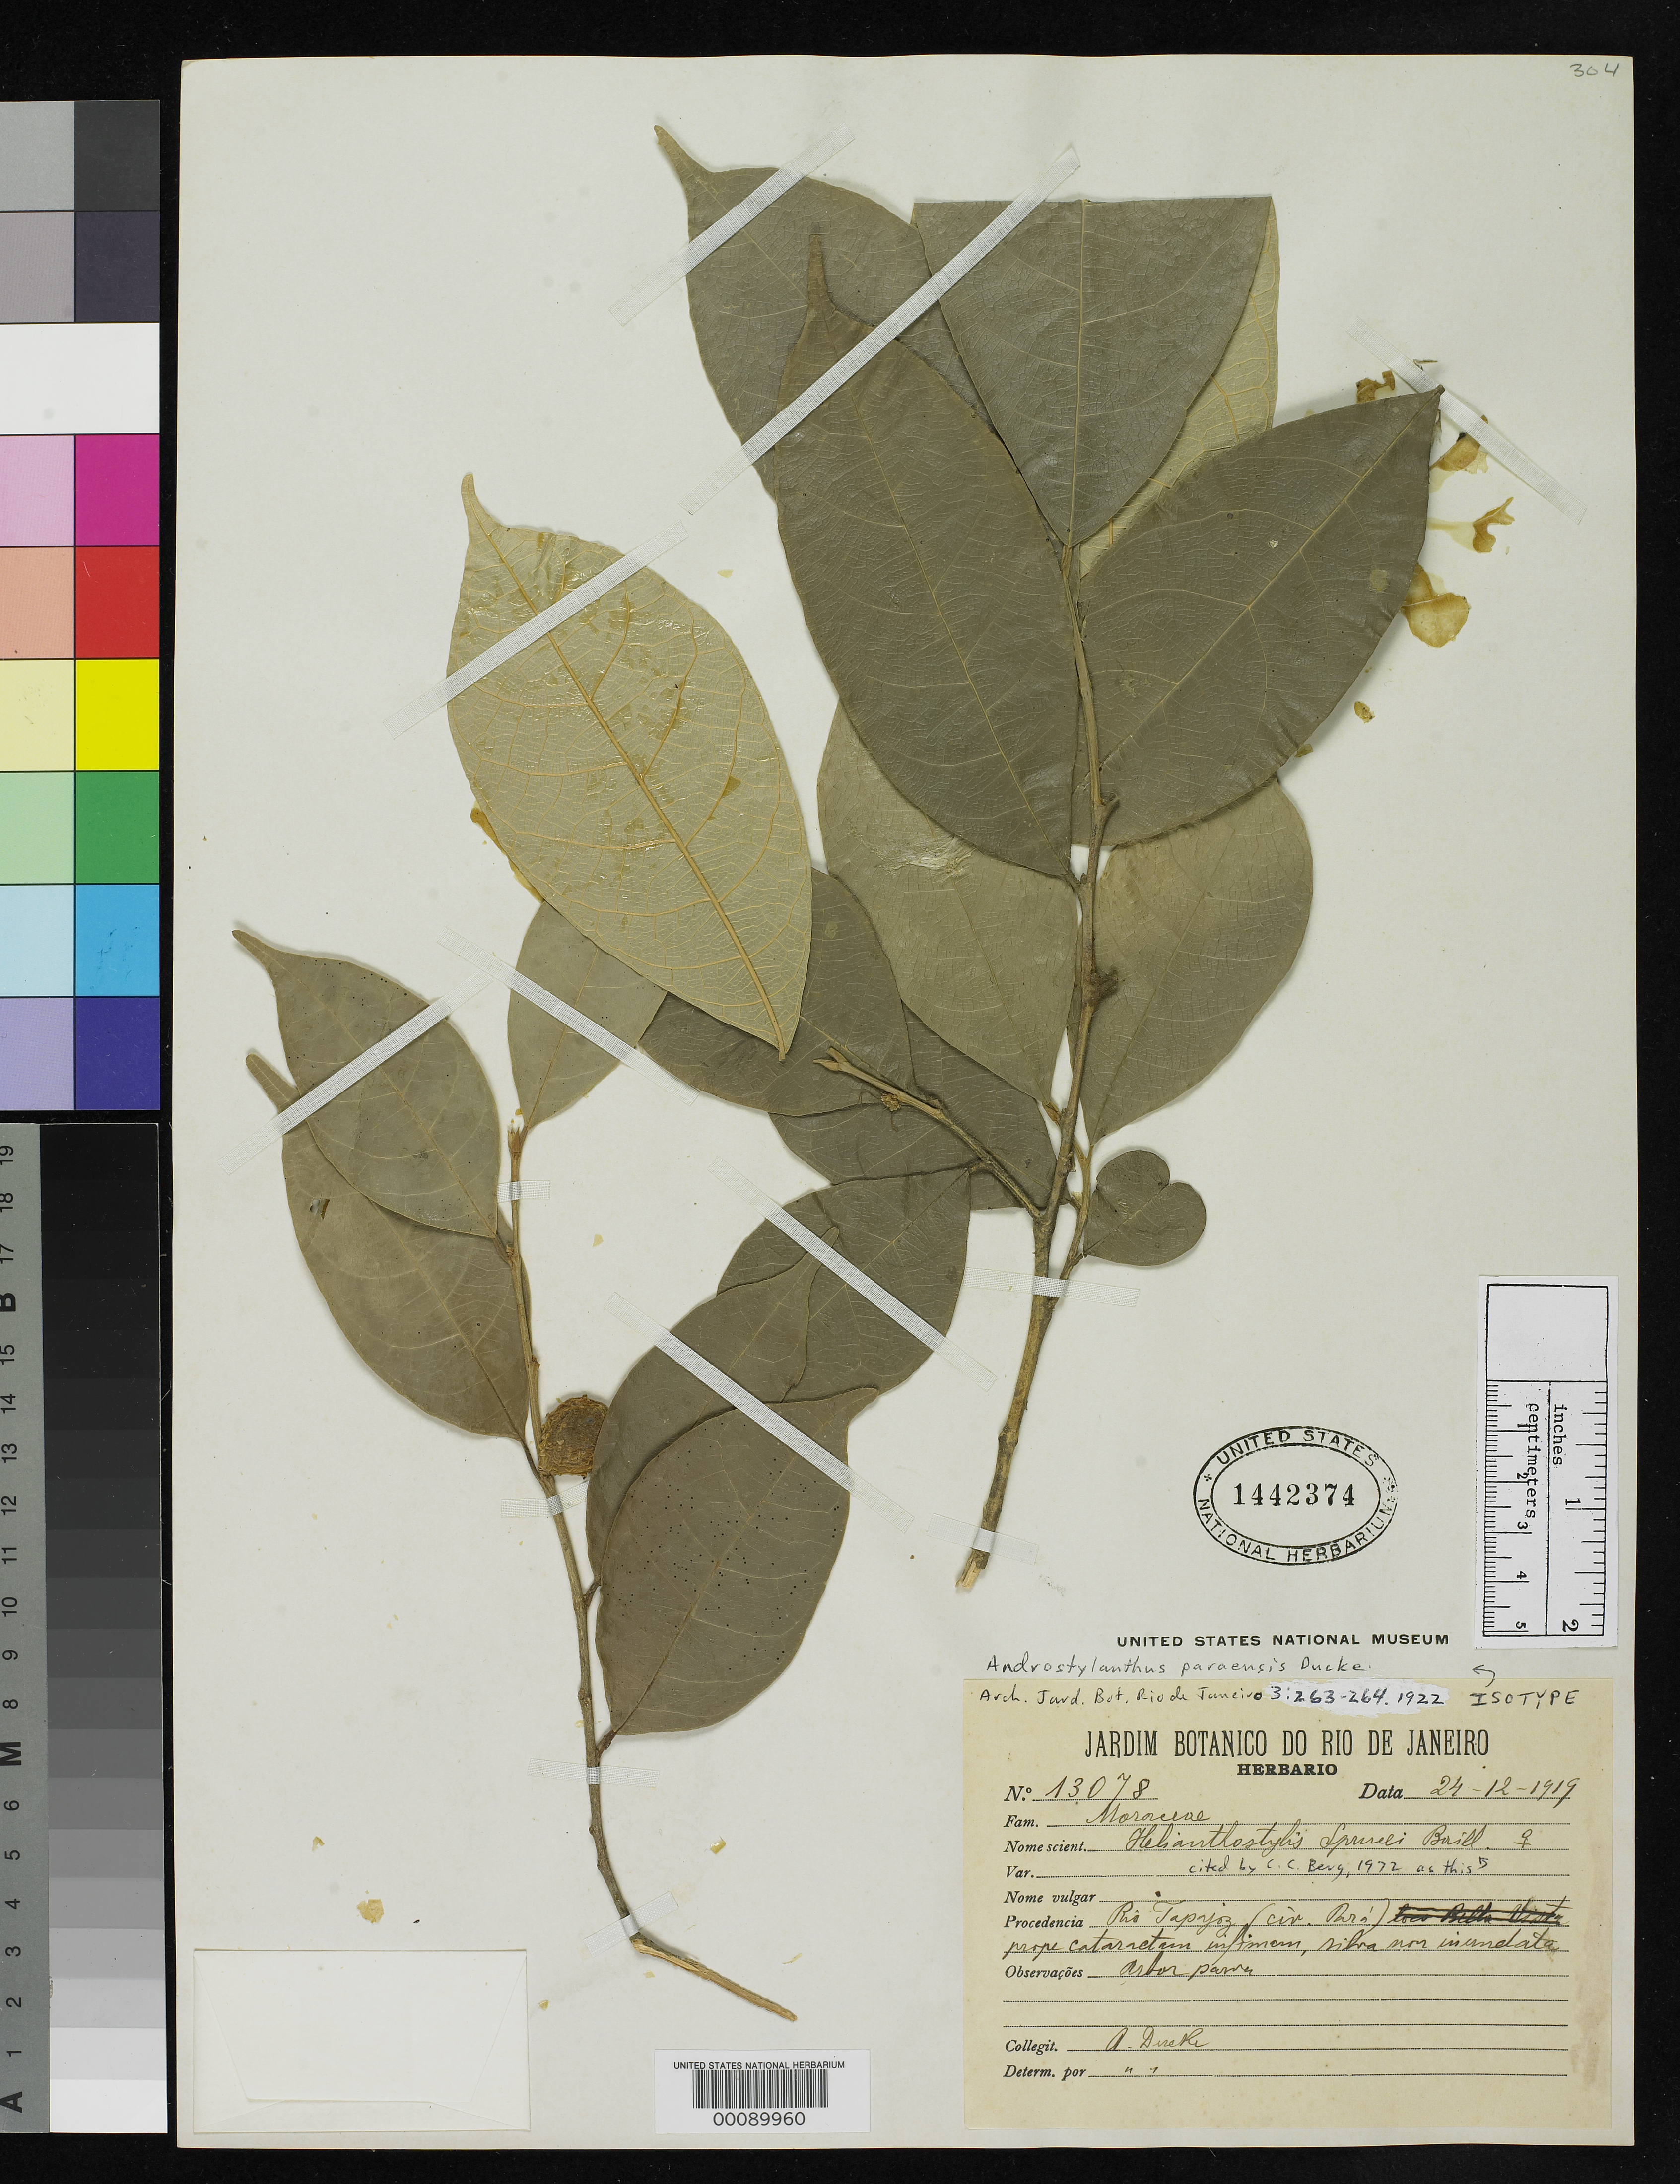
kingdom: Plantae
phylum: Tracheophyta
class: Magnoliopsida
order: Rosales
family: Moraceae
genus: Androstylanthus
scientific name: Androstylanthus paraensis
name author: Ducke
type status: Isotype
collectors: A. Ducke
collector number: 13078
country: Brazil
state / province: Rio de Janeiro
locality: Rio Tapajoz.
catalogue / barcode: US 1442374